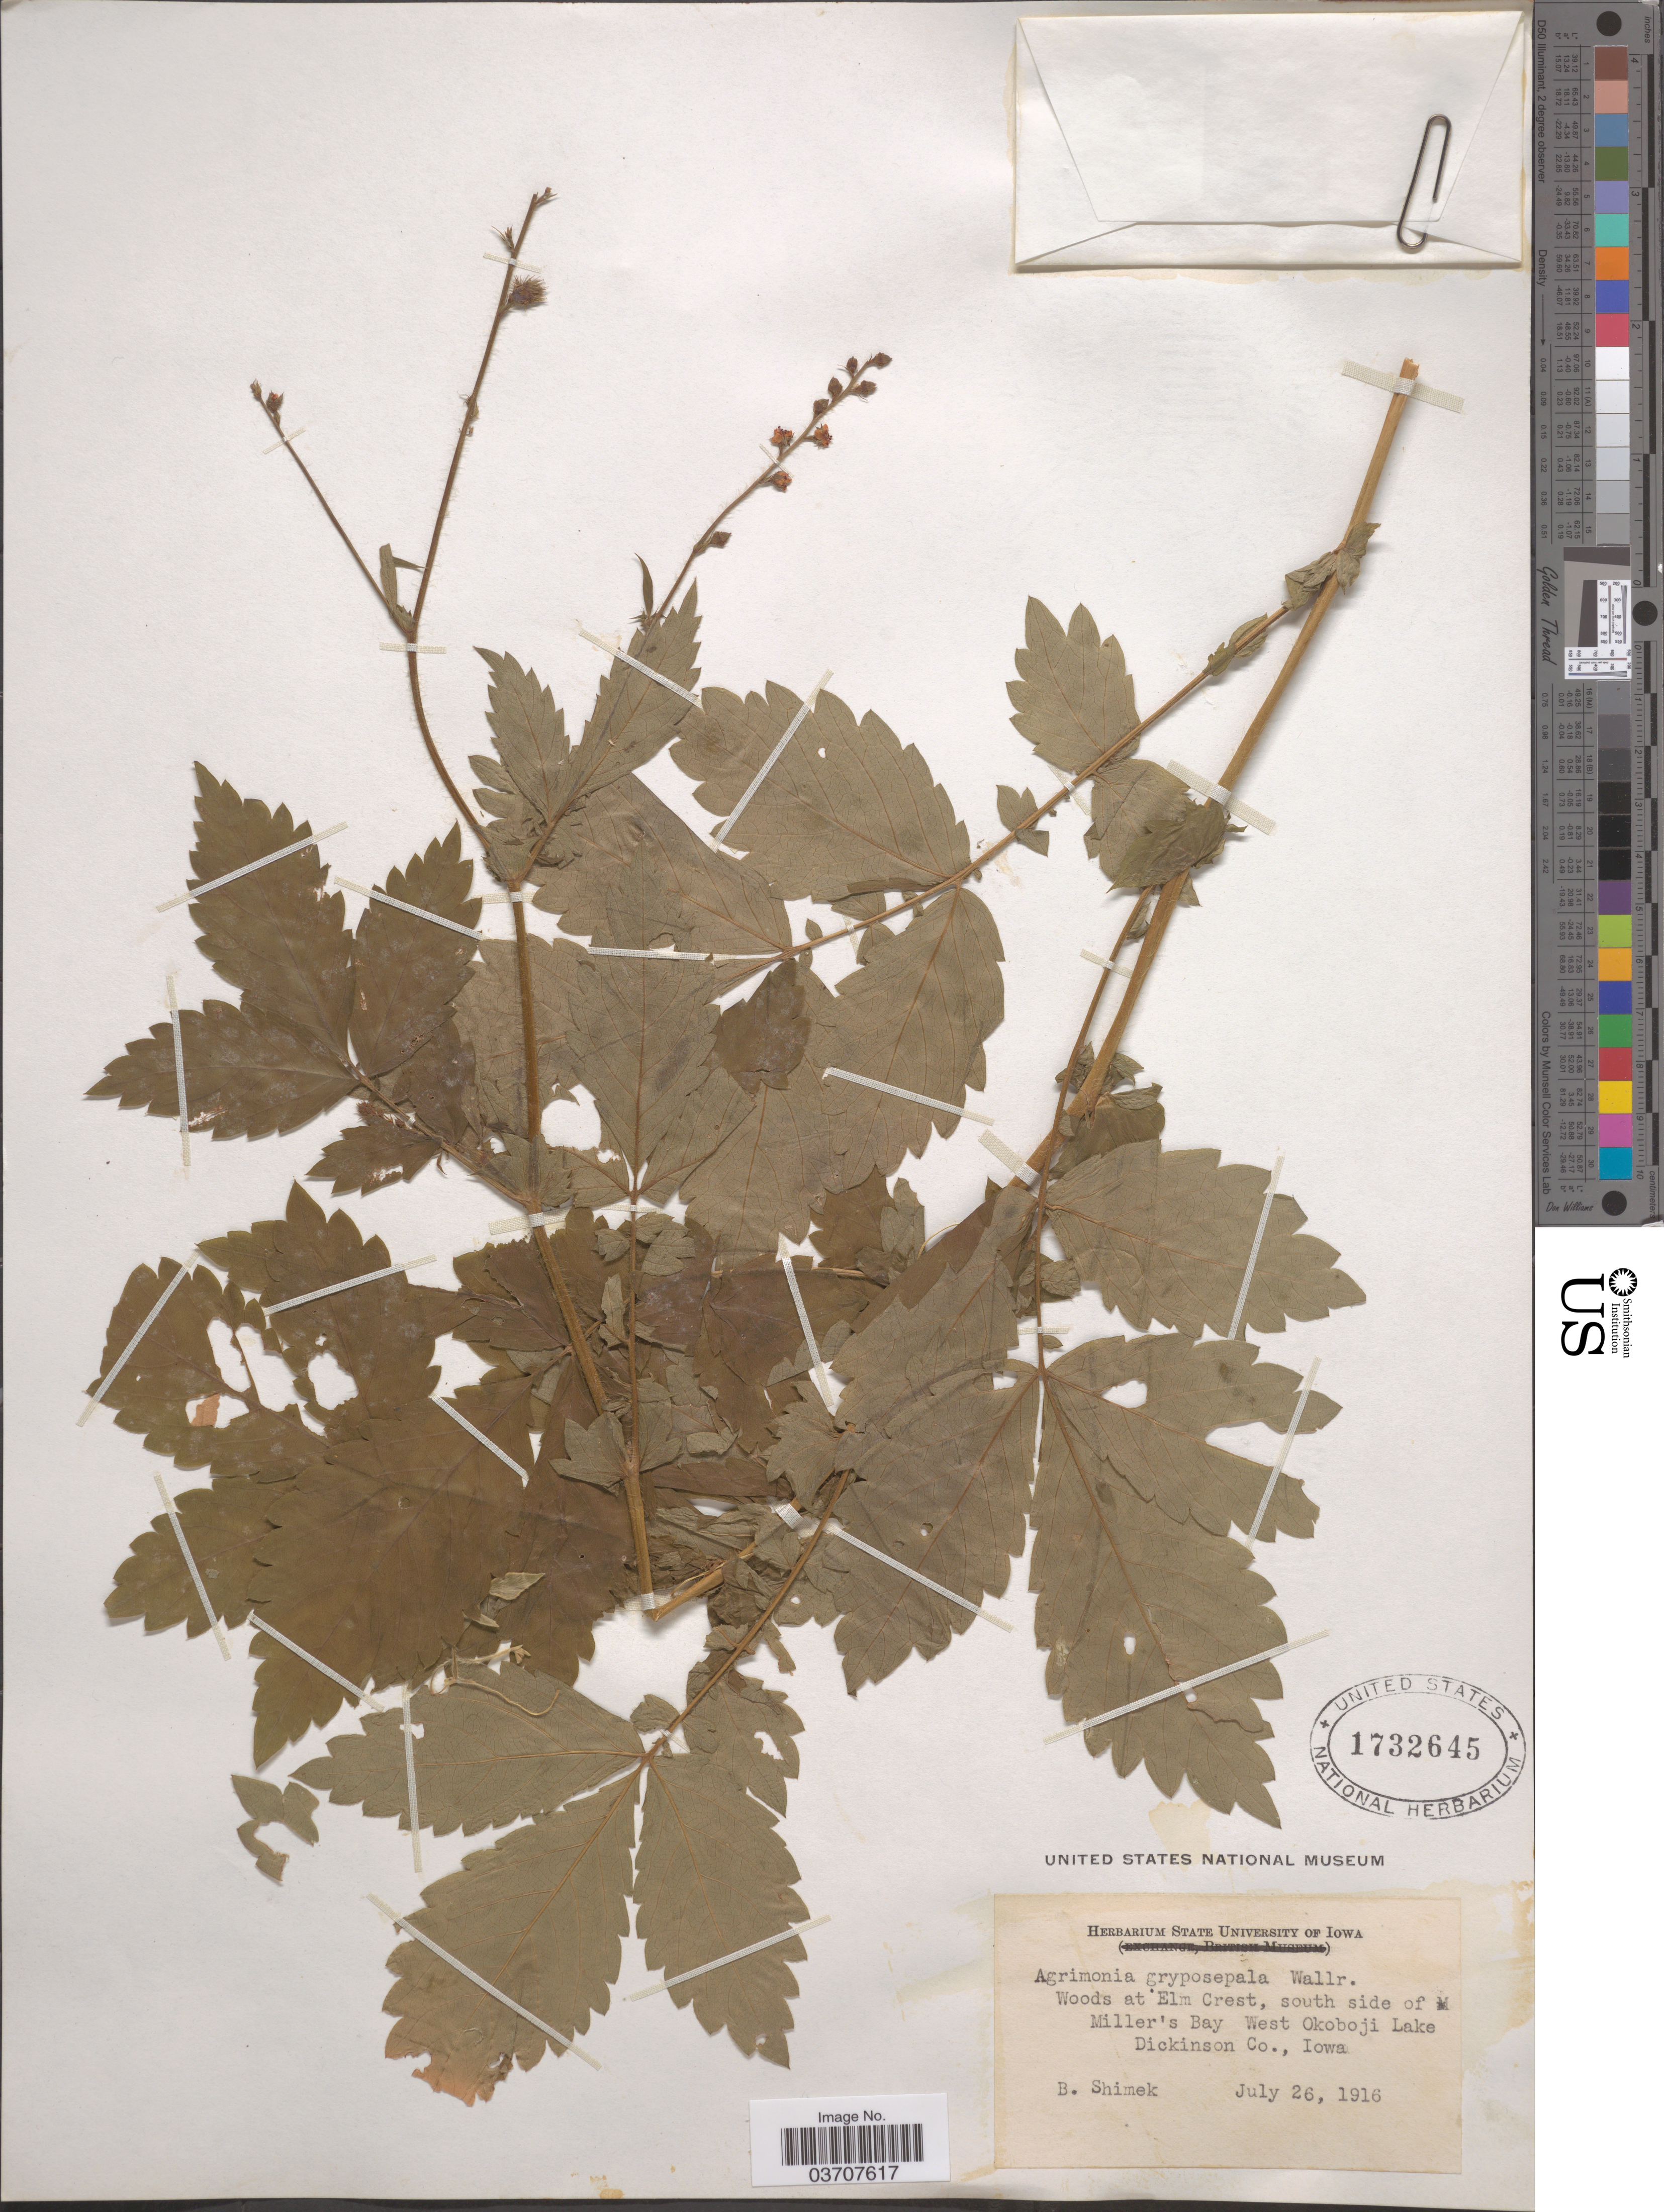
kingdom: Plantae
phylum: Tracheophyta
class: Magnoliopsida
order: Rosales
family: Rosaceae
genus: Agrimonia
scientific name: Agrimonia gryposepala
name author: Wallr.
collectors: B. Shimek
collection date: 1916-07-26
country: United States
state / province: Iowa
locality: Woods at Elm Crest, south side of Miller's Bay West Okoboji Lake Dickinson Co.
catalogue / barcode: US 1732645